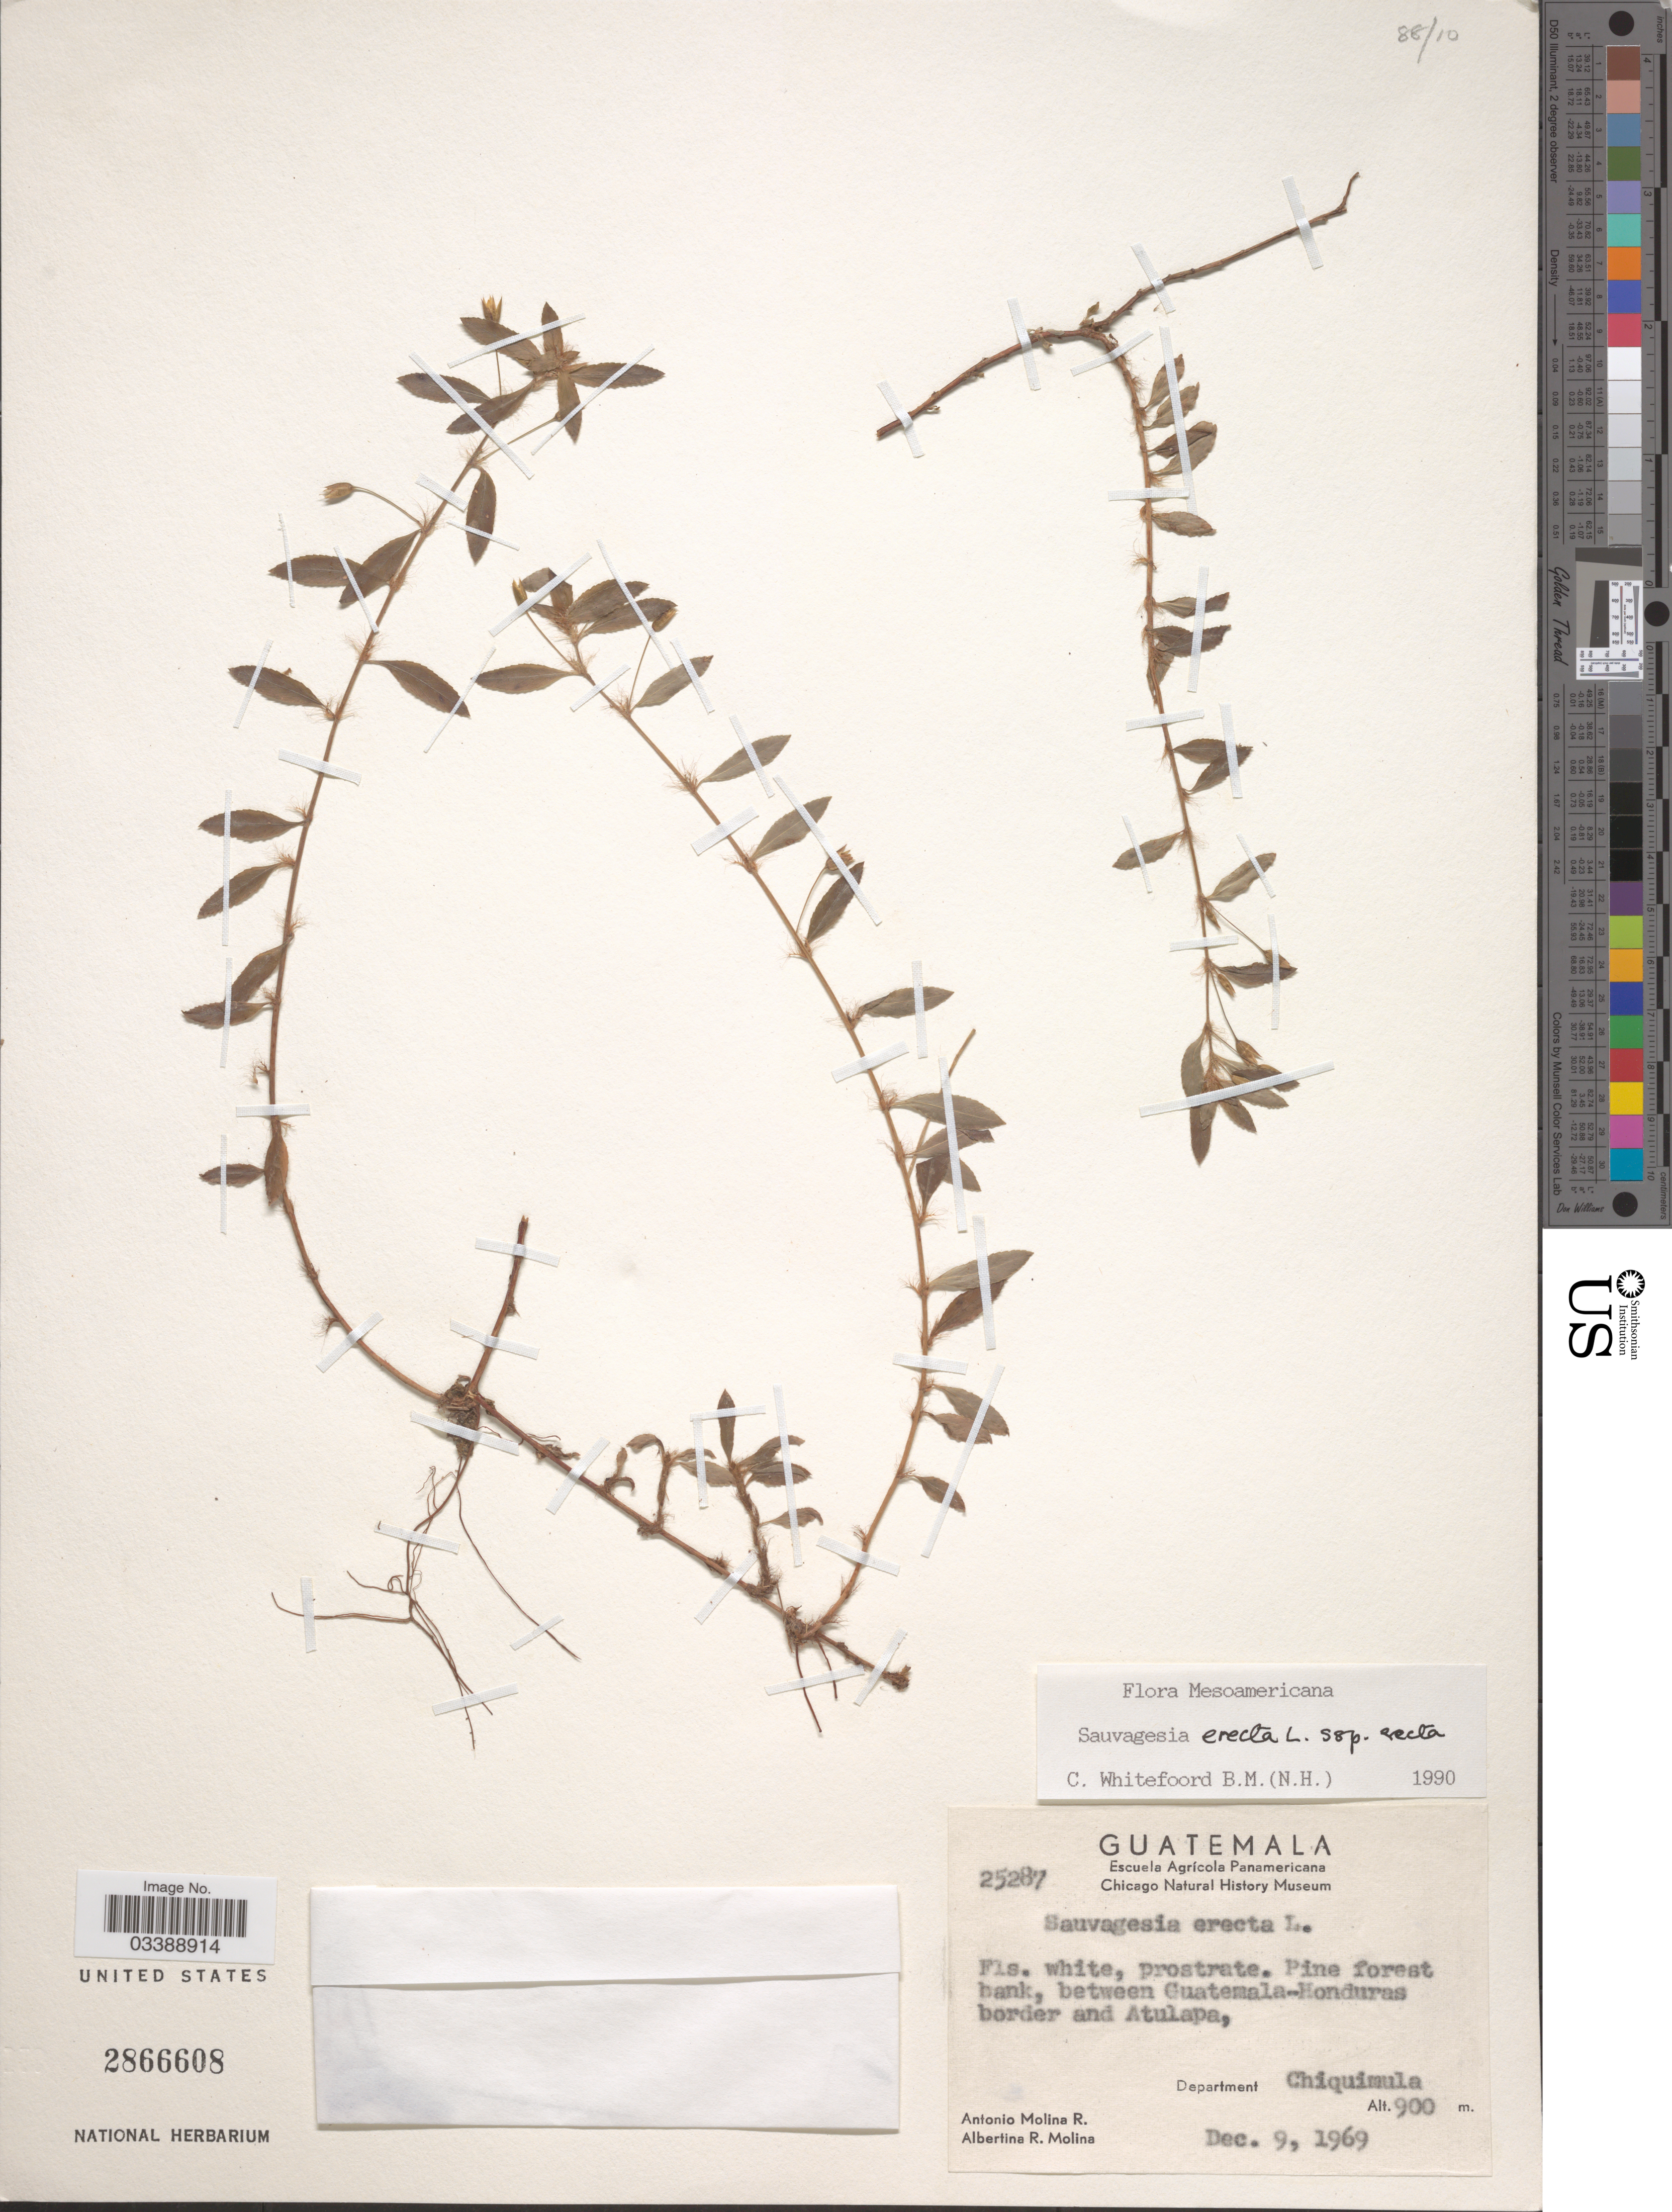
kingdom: Plantae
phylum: Tracheophyta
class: Magnoliopsida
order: Malpighiales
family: Ochnaceae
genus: Sauvagesia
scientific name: Sauvagesia erecta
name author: L.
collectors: A. Molina R. & A. R. Molina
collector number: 25287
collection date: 1969-12-09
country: Guatemala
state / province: Chiquimula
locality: Pine forest bank, between Guatemala-Honduras border and Atulapa, Department Chiquimula.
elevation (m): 900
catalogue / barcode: US 2866608